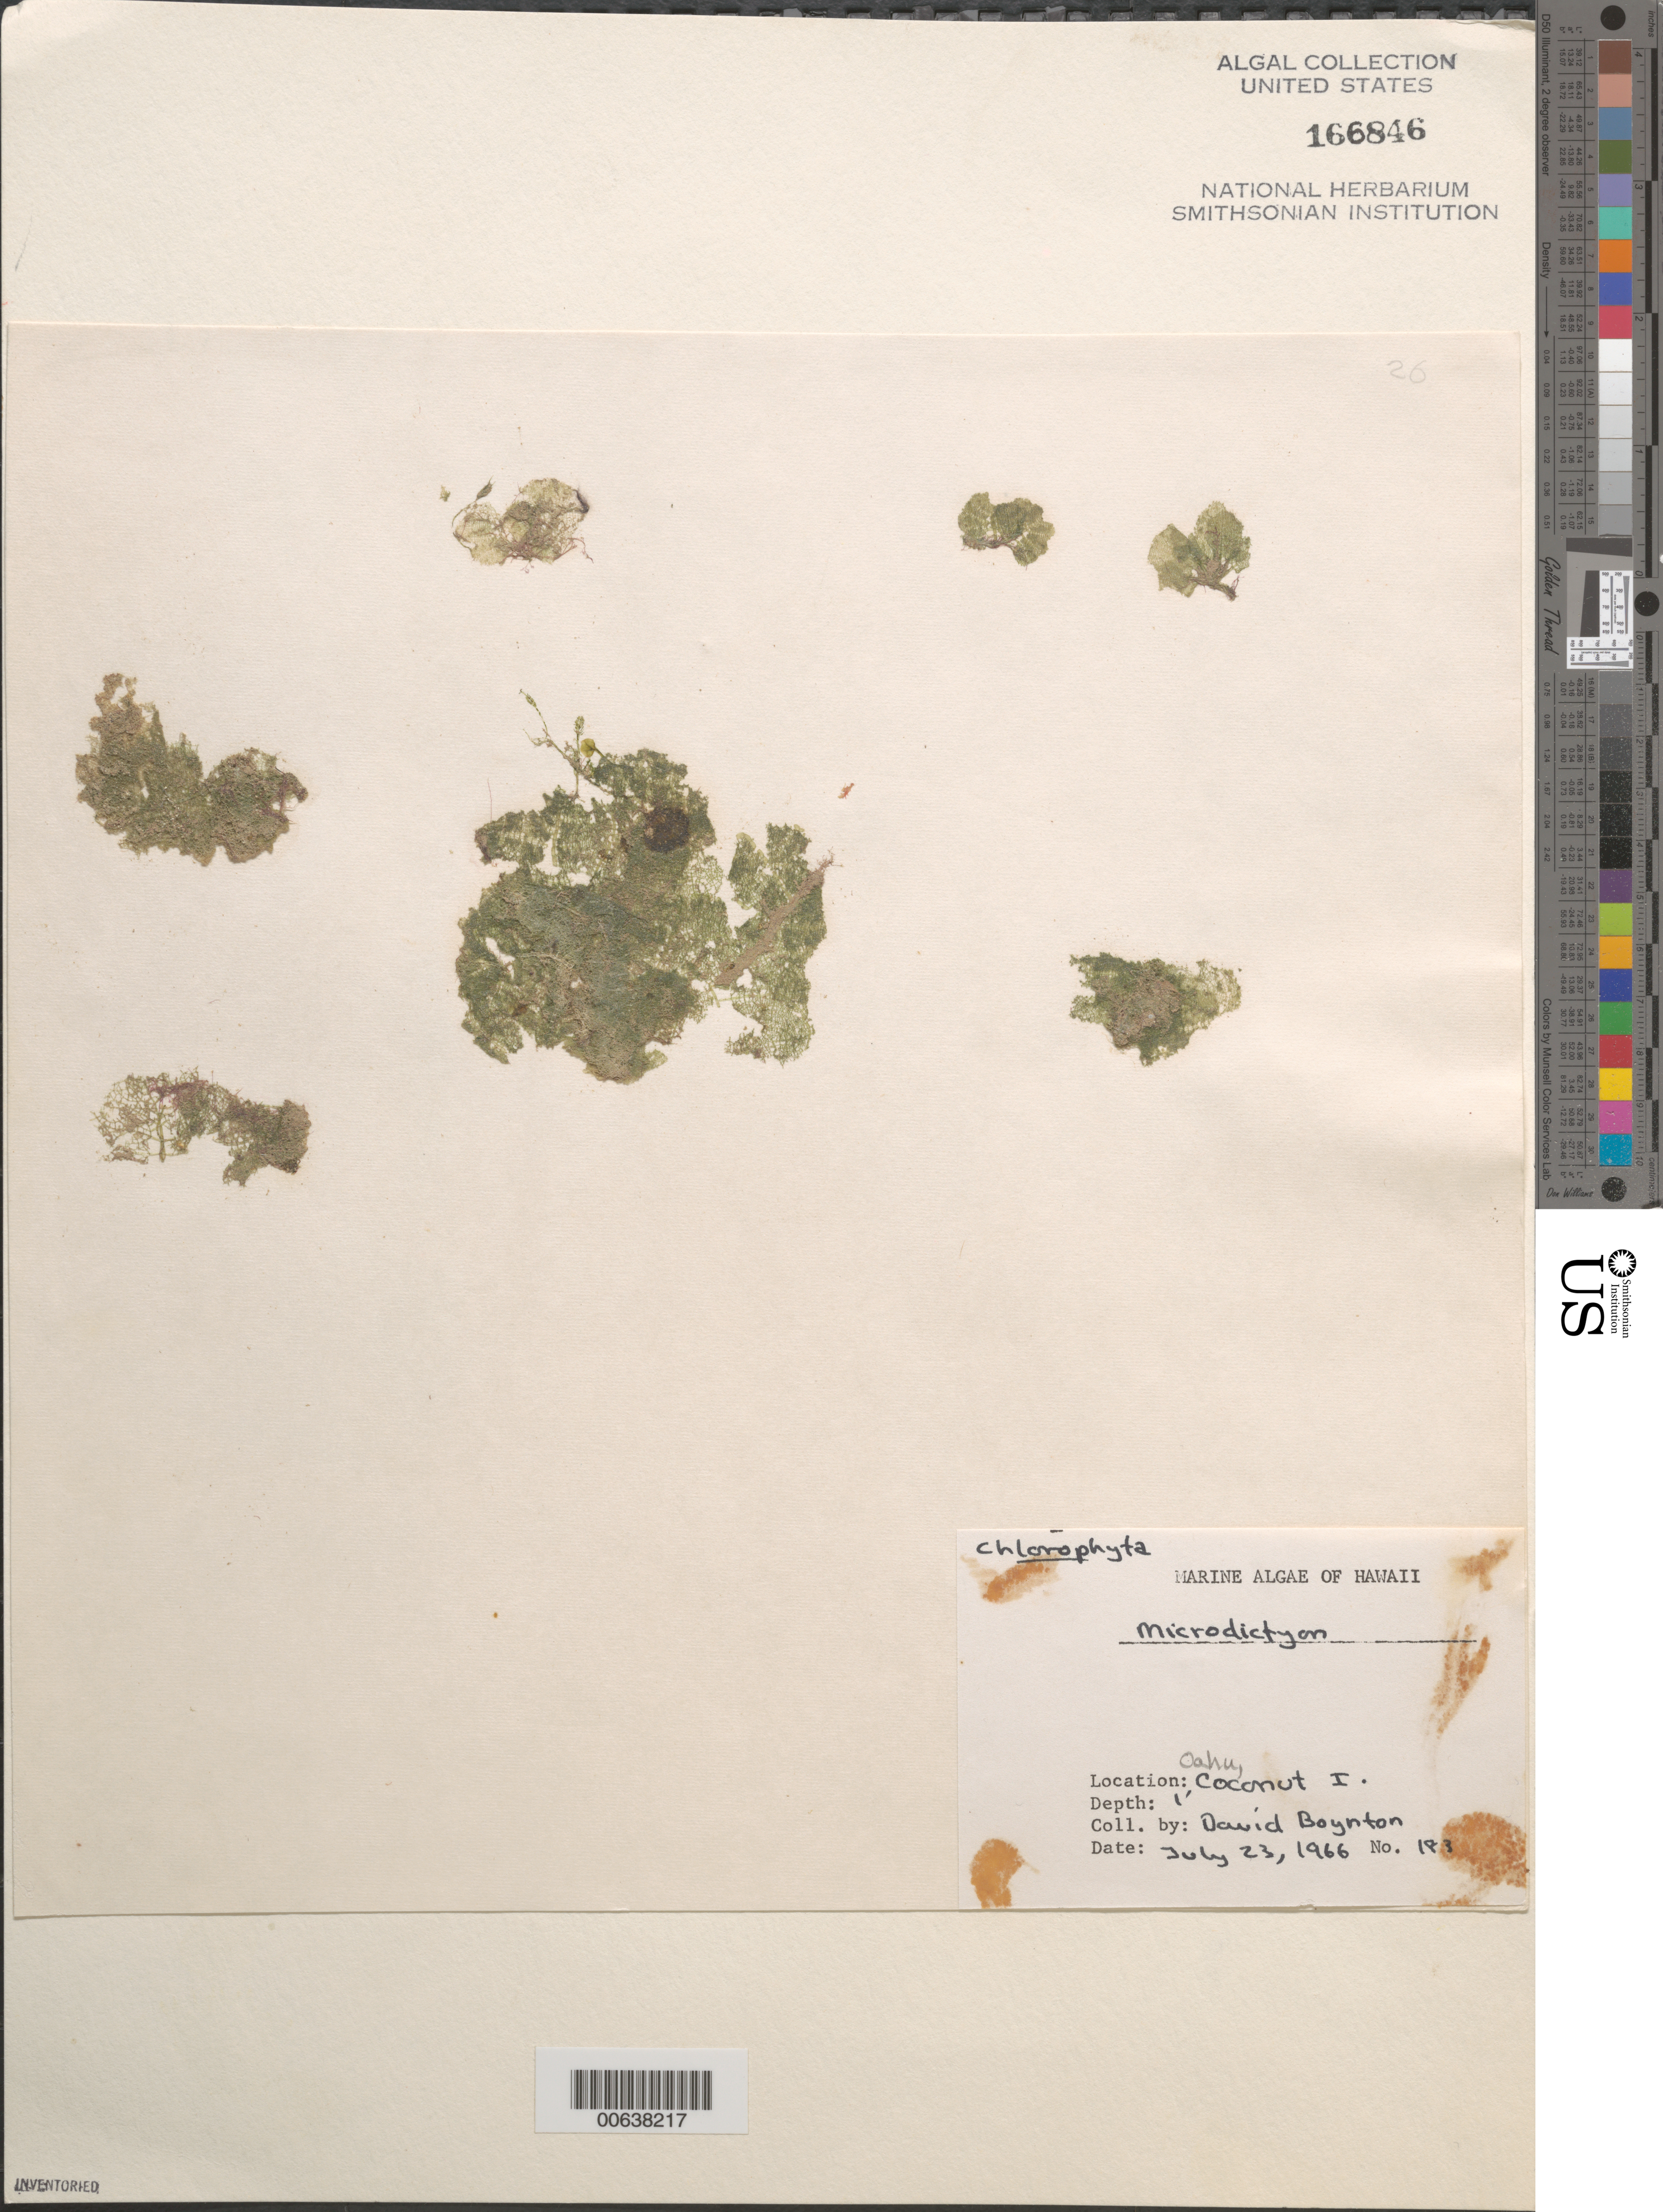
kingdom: Plantae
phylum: Chlorophyta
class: Ulvophyceae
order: Cladophorales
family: Anadyomenaceae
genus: Microdictyon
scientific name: Microdictyon sp.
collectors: D. Boynton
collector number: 183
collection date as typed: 23 Jul 1966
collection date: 1966-07-23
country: United States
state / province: Hawaii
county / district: Honolulu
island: Oahu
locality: Coconut Island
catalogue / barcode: US 166846